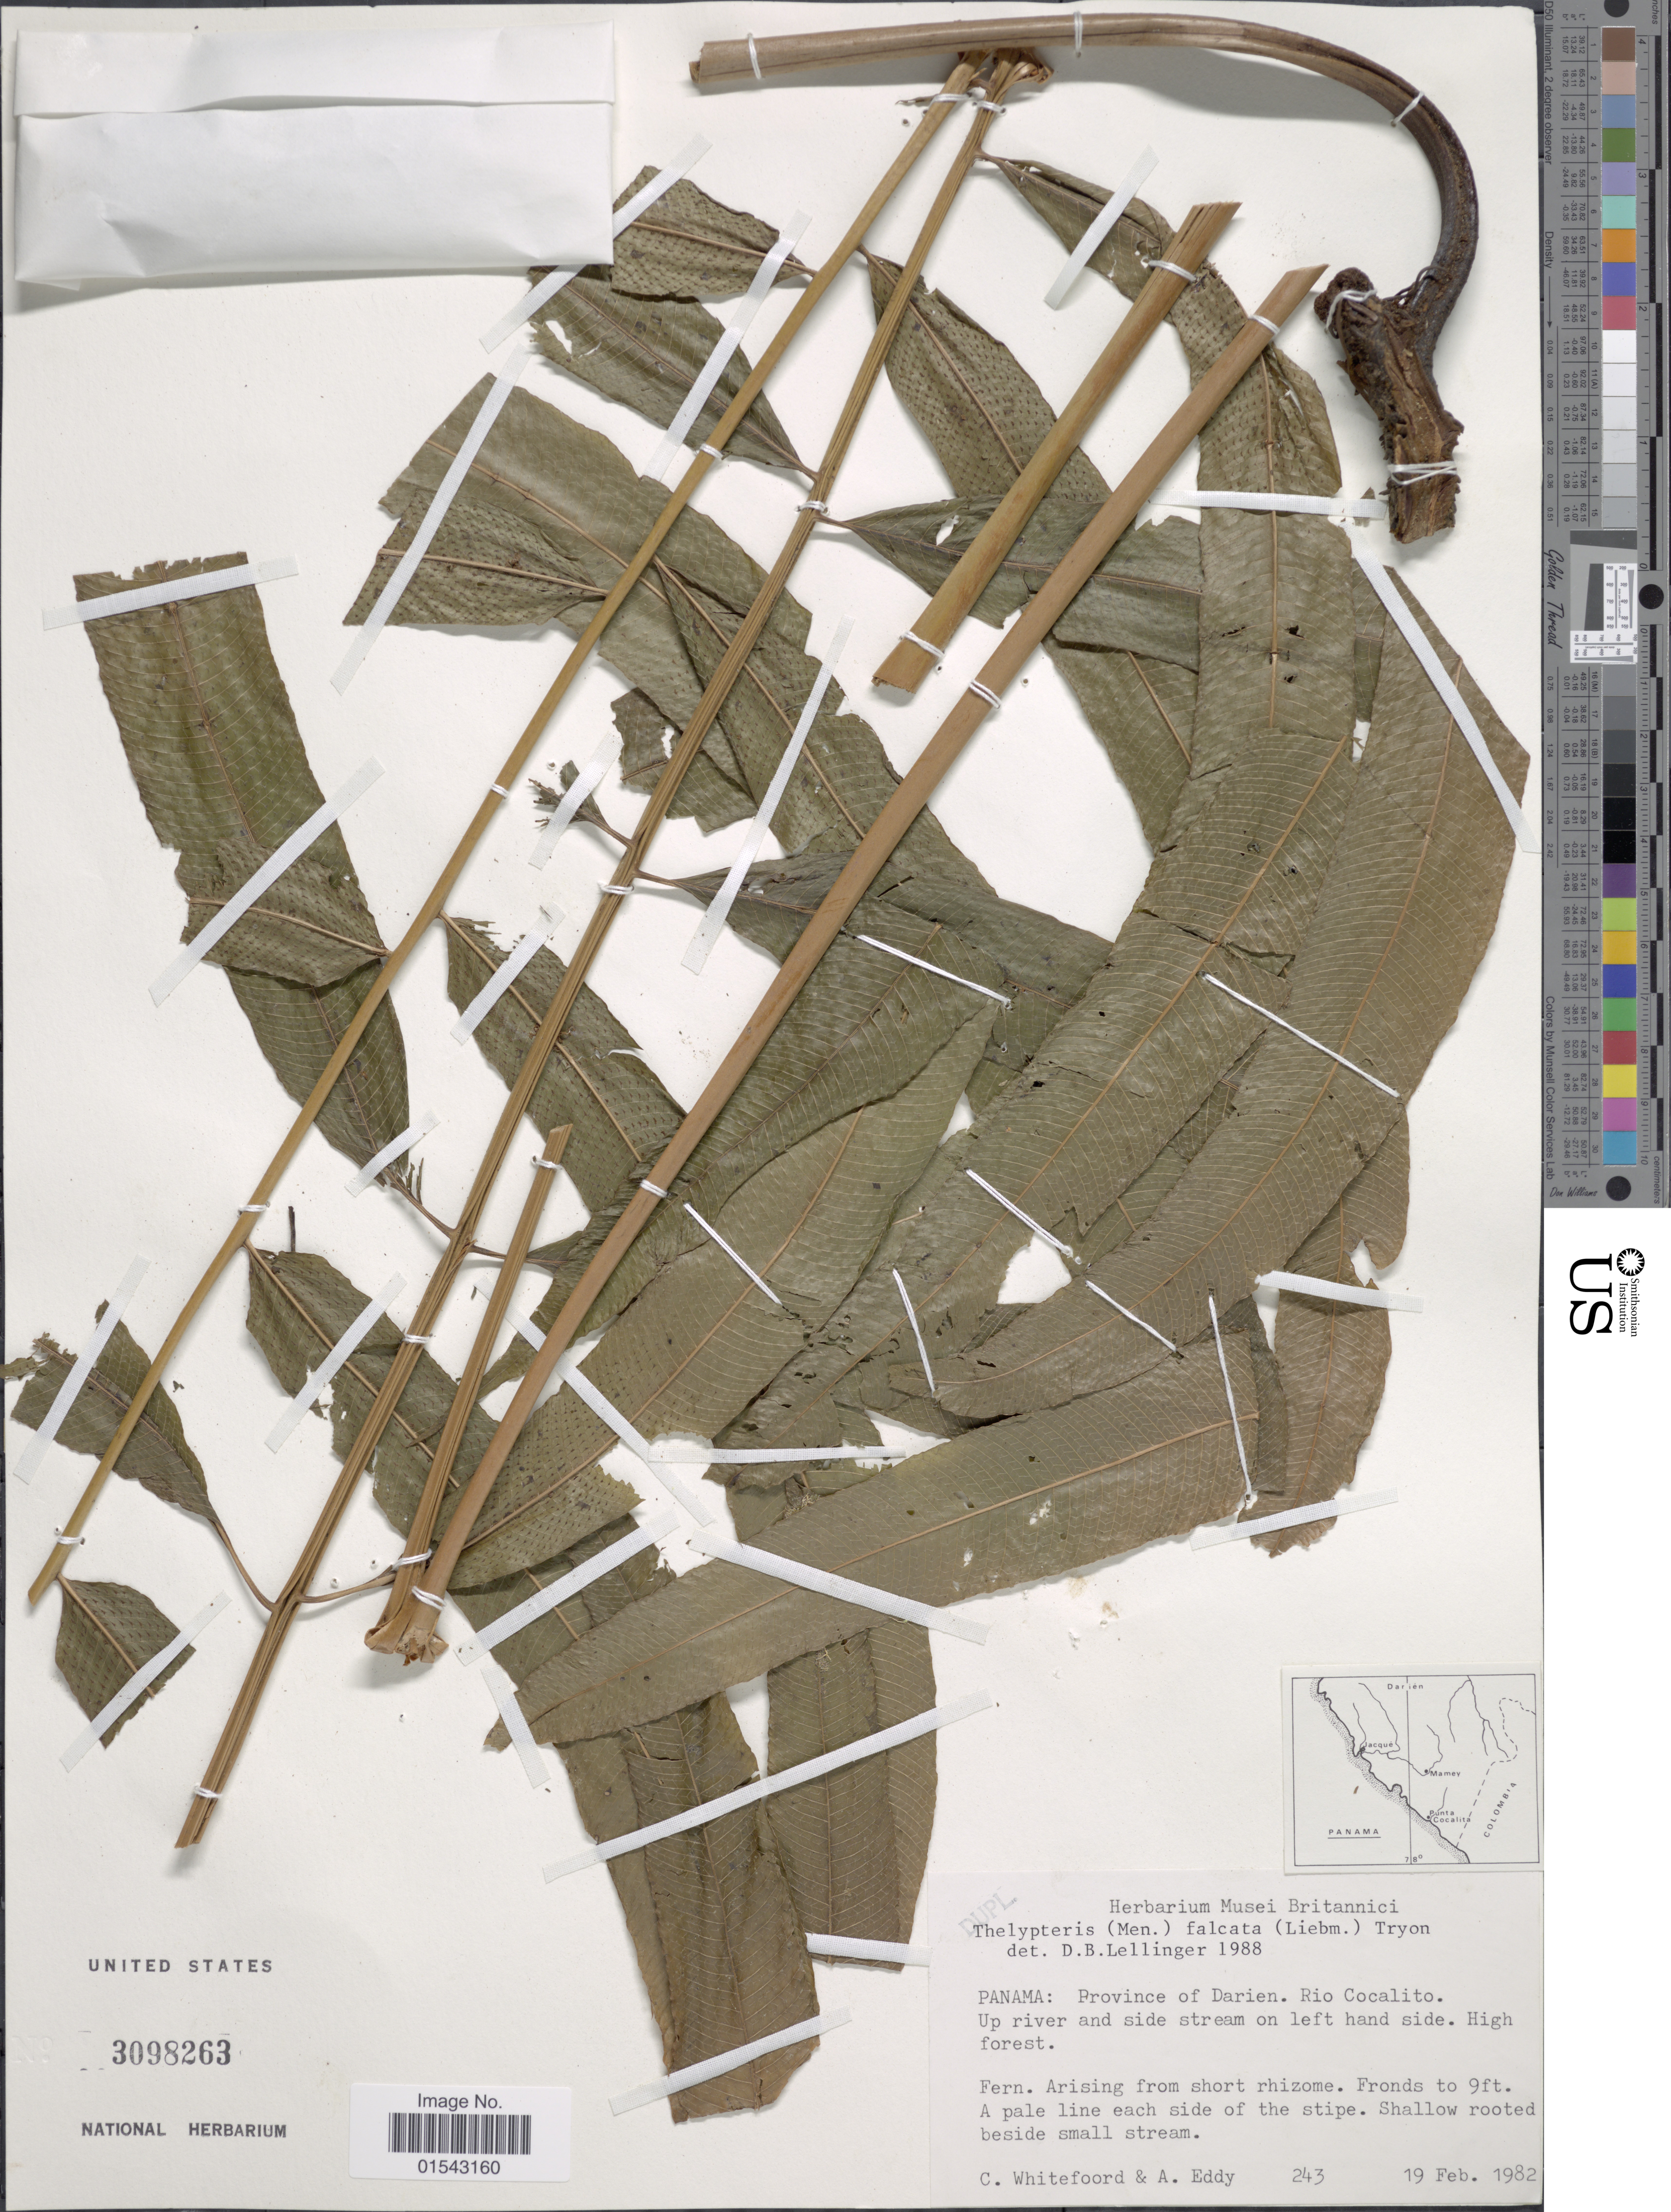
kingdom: Plantae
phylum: Tracheophyta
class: Polypodiopsida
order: Polypodiales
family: Thelypteridaceae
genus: Meniscium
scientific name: Meniscium falcatum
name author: Liebm.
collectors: C. Whitefoord & A. Eddy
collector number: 243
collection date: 1982-02-19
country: Panama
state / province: Darién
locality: Panama: Province of Darien, Rio Cocalito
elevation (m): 3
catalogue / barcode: US 3098263